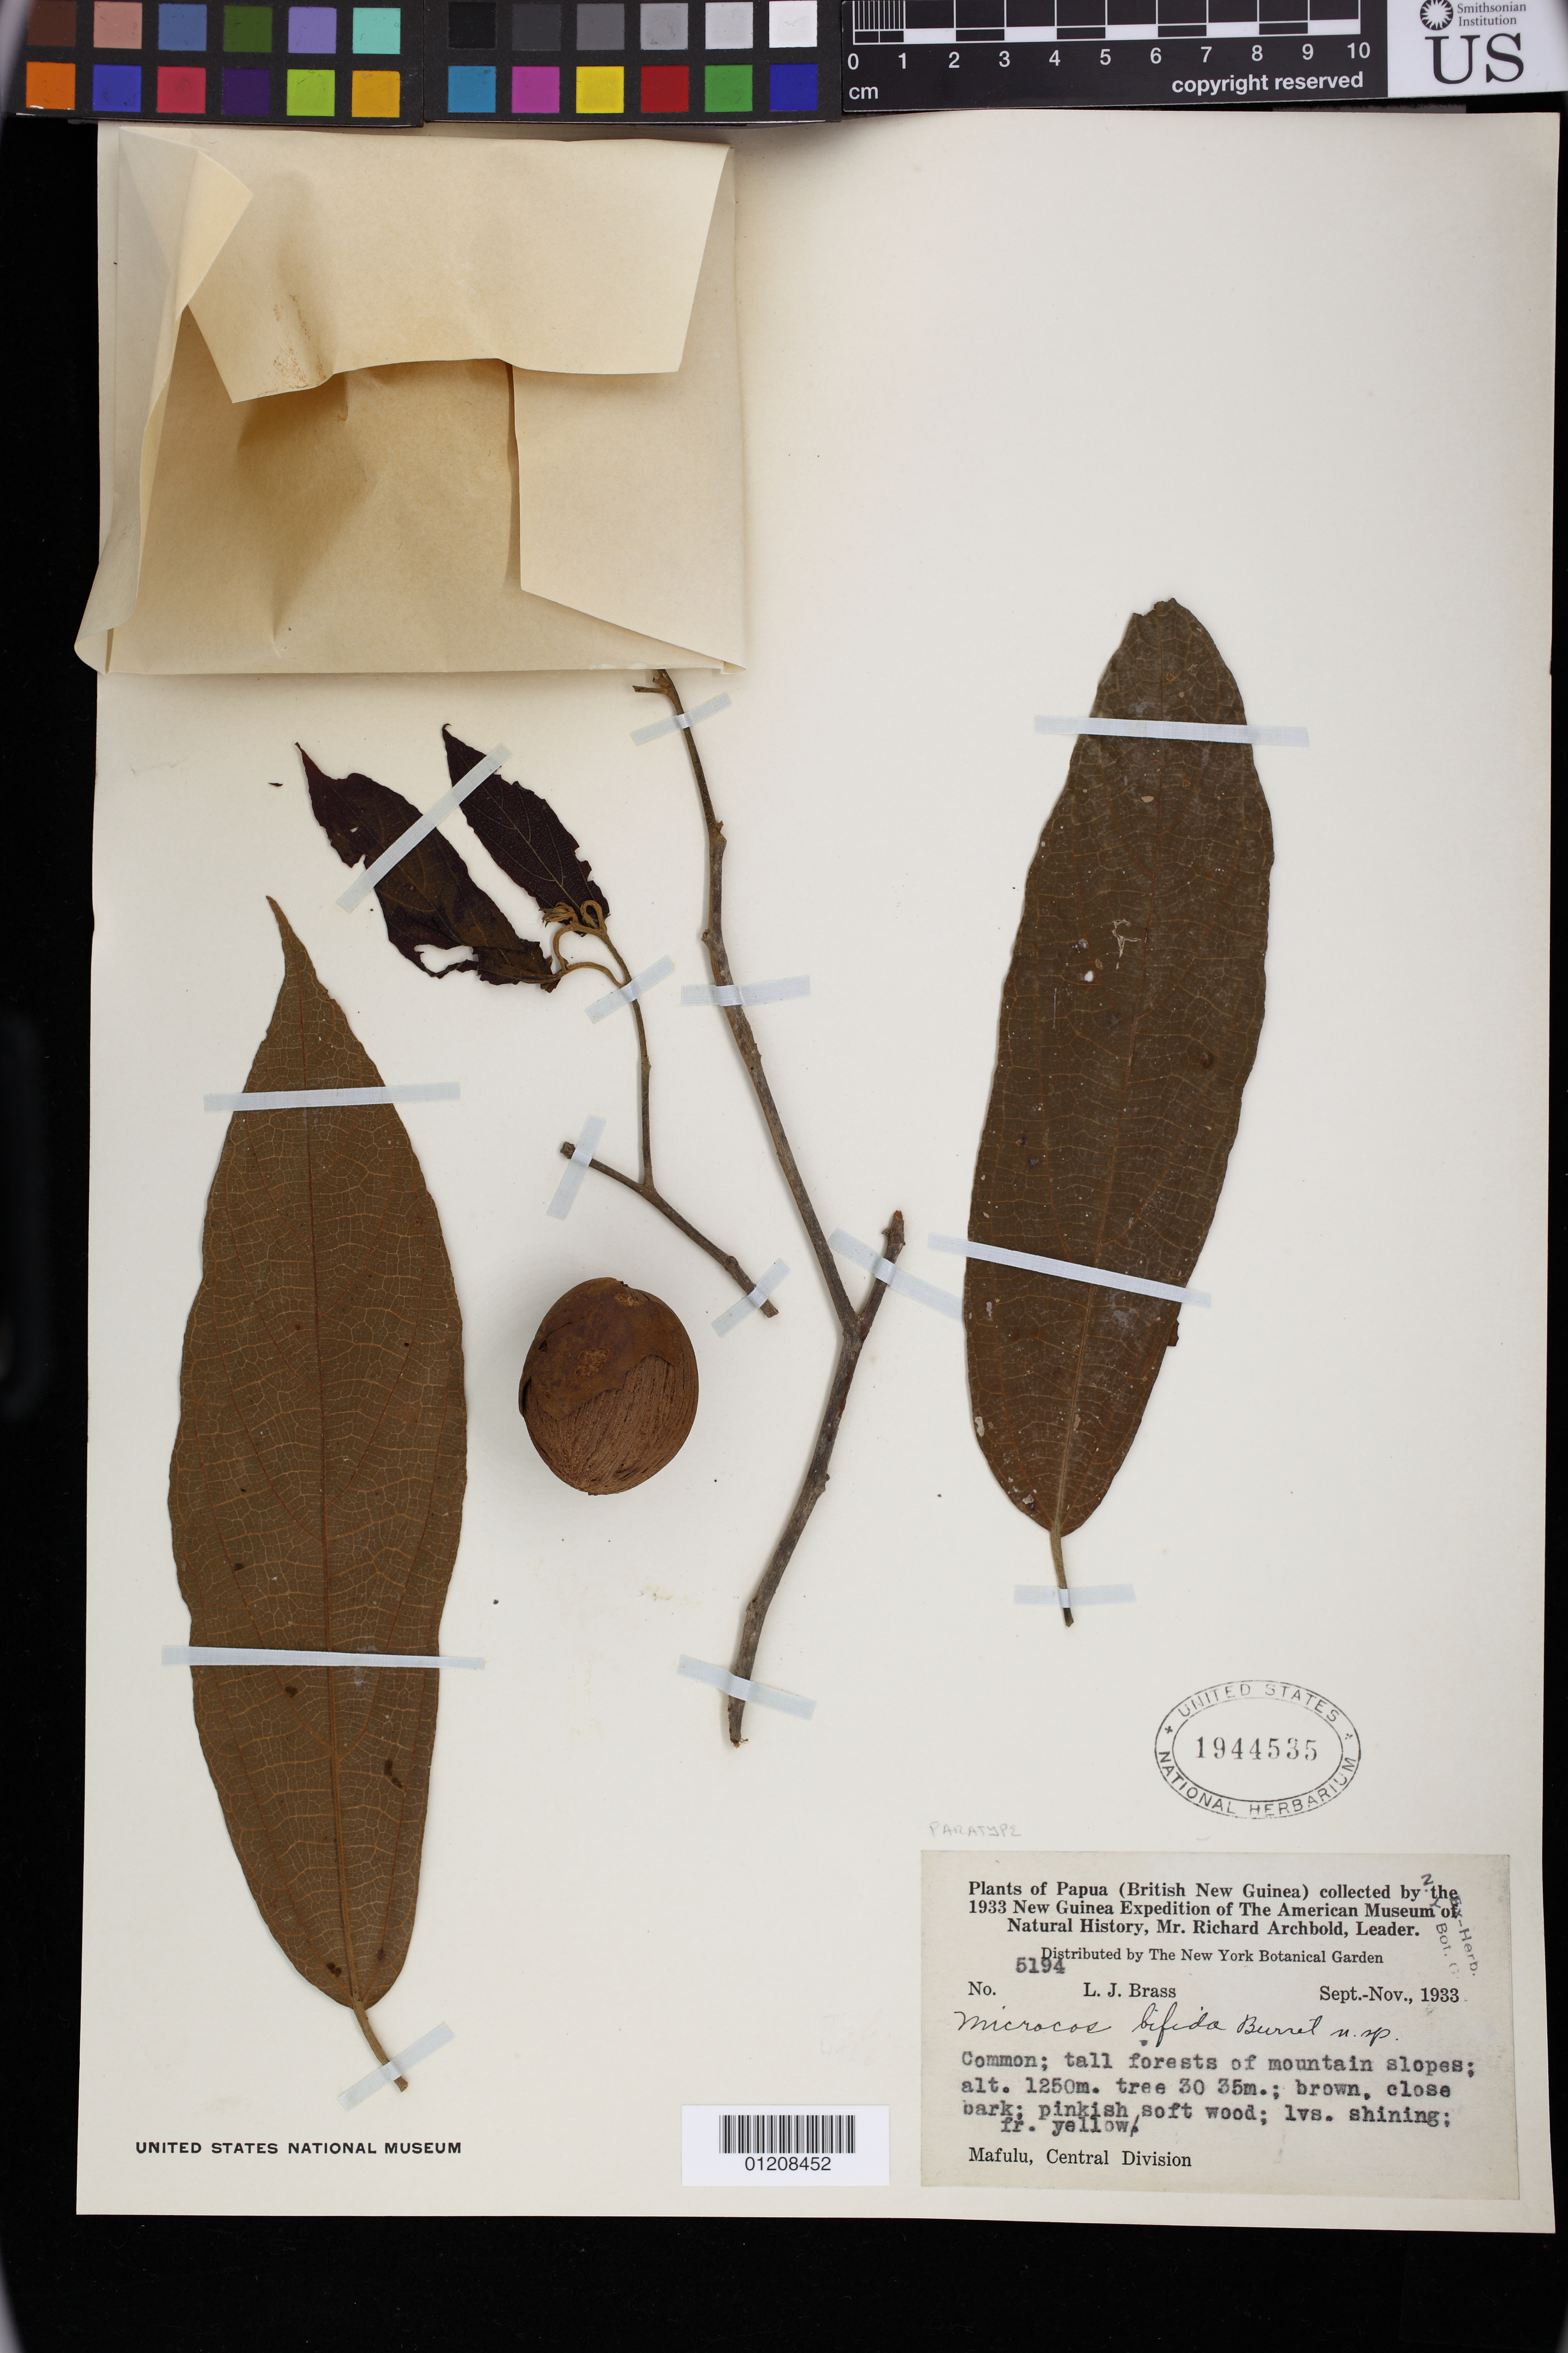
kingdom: Plantae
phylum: Tracheophyta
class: Magnoliopsida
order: Malvales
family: Malvaceae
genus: Microcos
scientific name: Microcos bifida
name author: Burret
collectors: L. J. Brass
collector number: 5194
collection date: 1933-09/1933-11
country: Papua New Guinea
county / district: Central Province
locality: Mafulu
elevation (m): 1250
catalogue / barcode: US 1944535